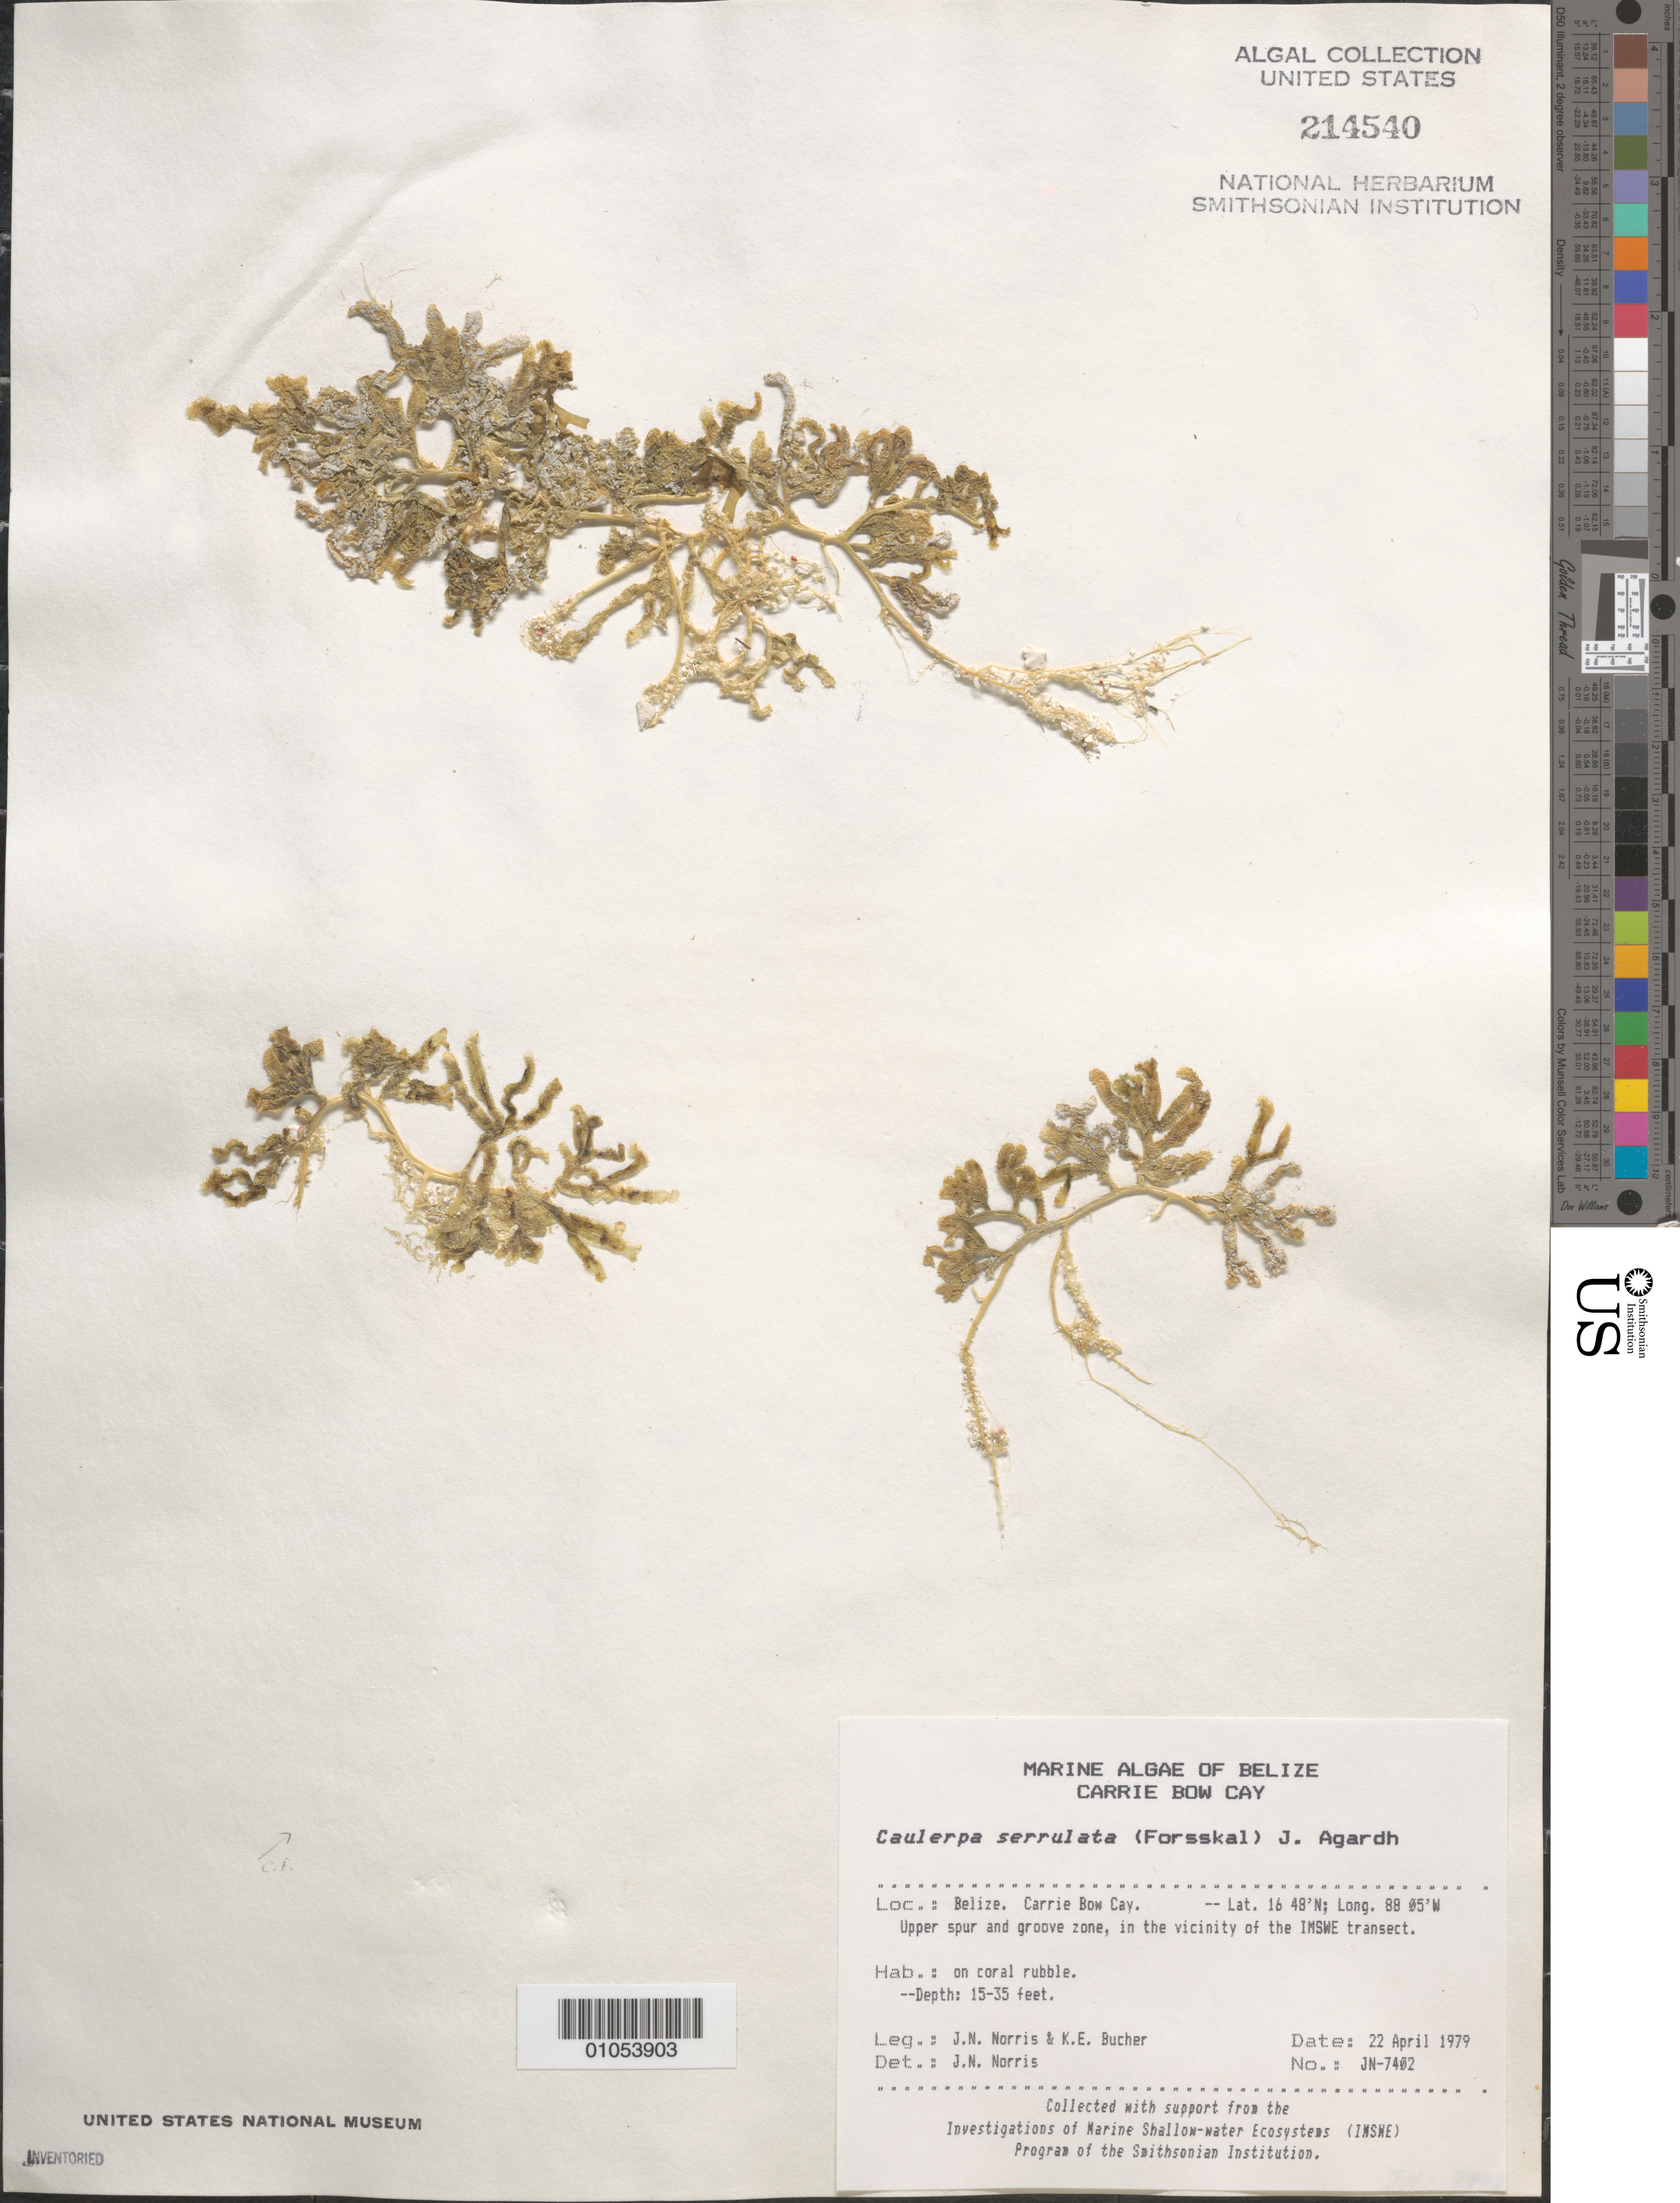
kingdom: Plantae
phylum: Chlorophyta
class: Ulvophyceae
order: Bryopsidales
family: Caulerpaceae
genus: Caulerpa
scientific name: Caulerpa serrulata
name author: (Forssk.) J. Agardh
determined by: Norris, James N.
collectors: J. N. Norris & K. E. Bucher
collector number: JN-7402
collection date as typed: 22 Apr 1979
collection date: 1979-04-22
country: Belize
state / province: Stann Creek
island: Carrie Bow Cay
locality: Upper spur and groove zone, in IMSWE transect area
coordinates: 16 48'N, 88 05'W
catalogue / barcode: US 214540